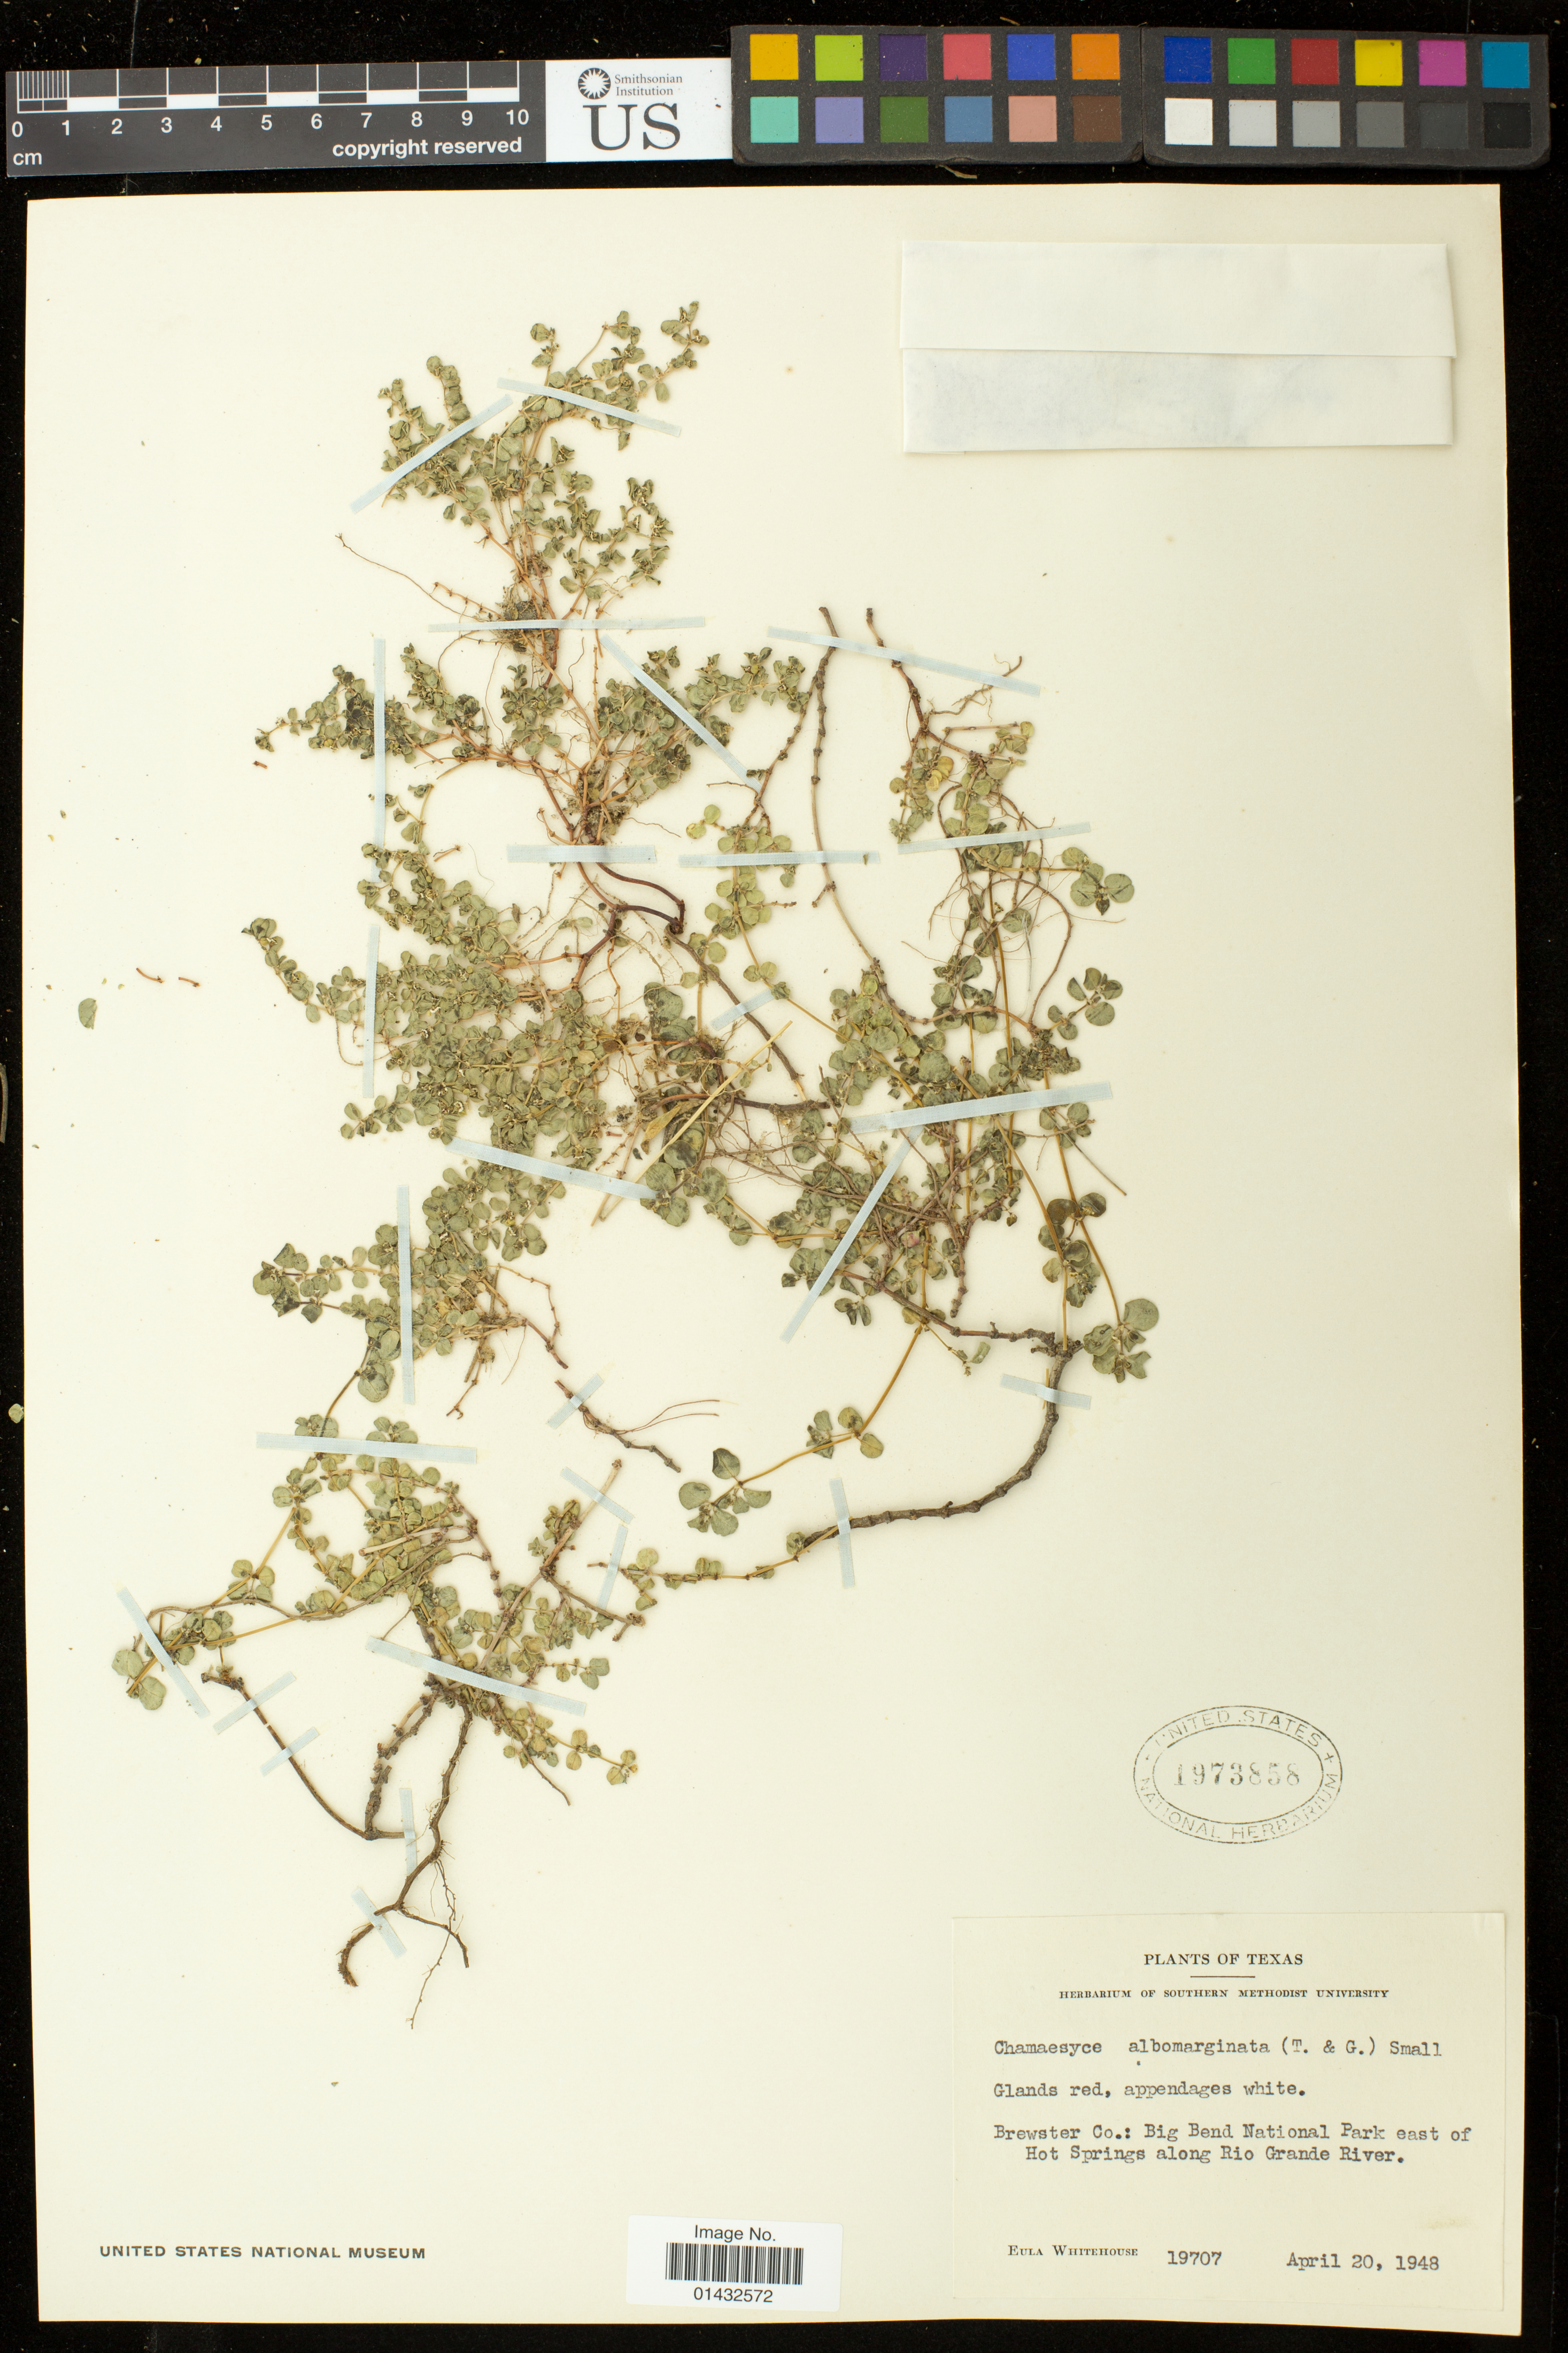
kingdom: Plantae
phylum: Tracheophyta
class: Magnoliopsida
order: Malpighiales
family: Euphorbiaceae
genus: Euphorbia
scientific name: Euphorbia albomarginata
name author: Torr. & A. Gray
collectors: E. Whitehouse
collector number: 19707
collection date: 1948-04-20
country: United States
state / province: Texas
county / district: Brewster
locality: Big Bend National Park, east of Hot Springs, along Rio Grande River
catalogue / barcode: US 1973858